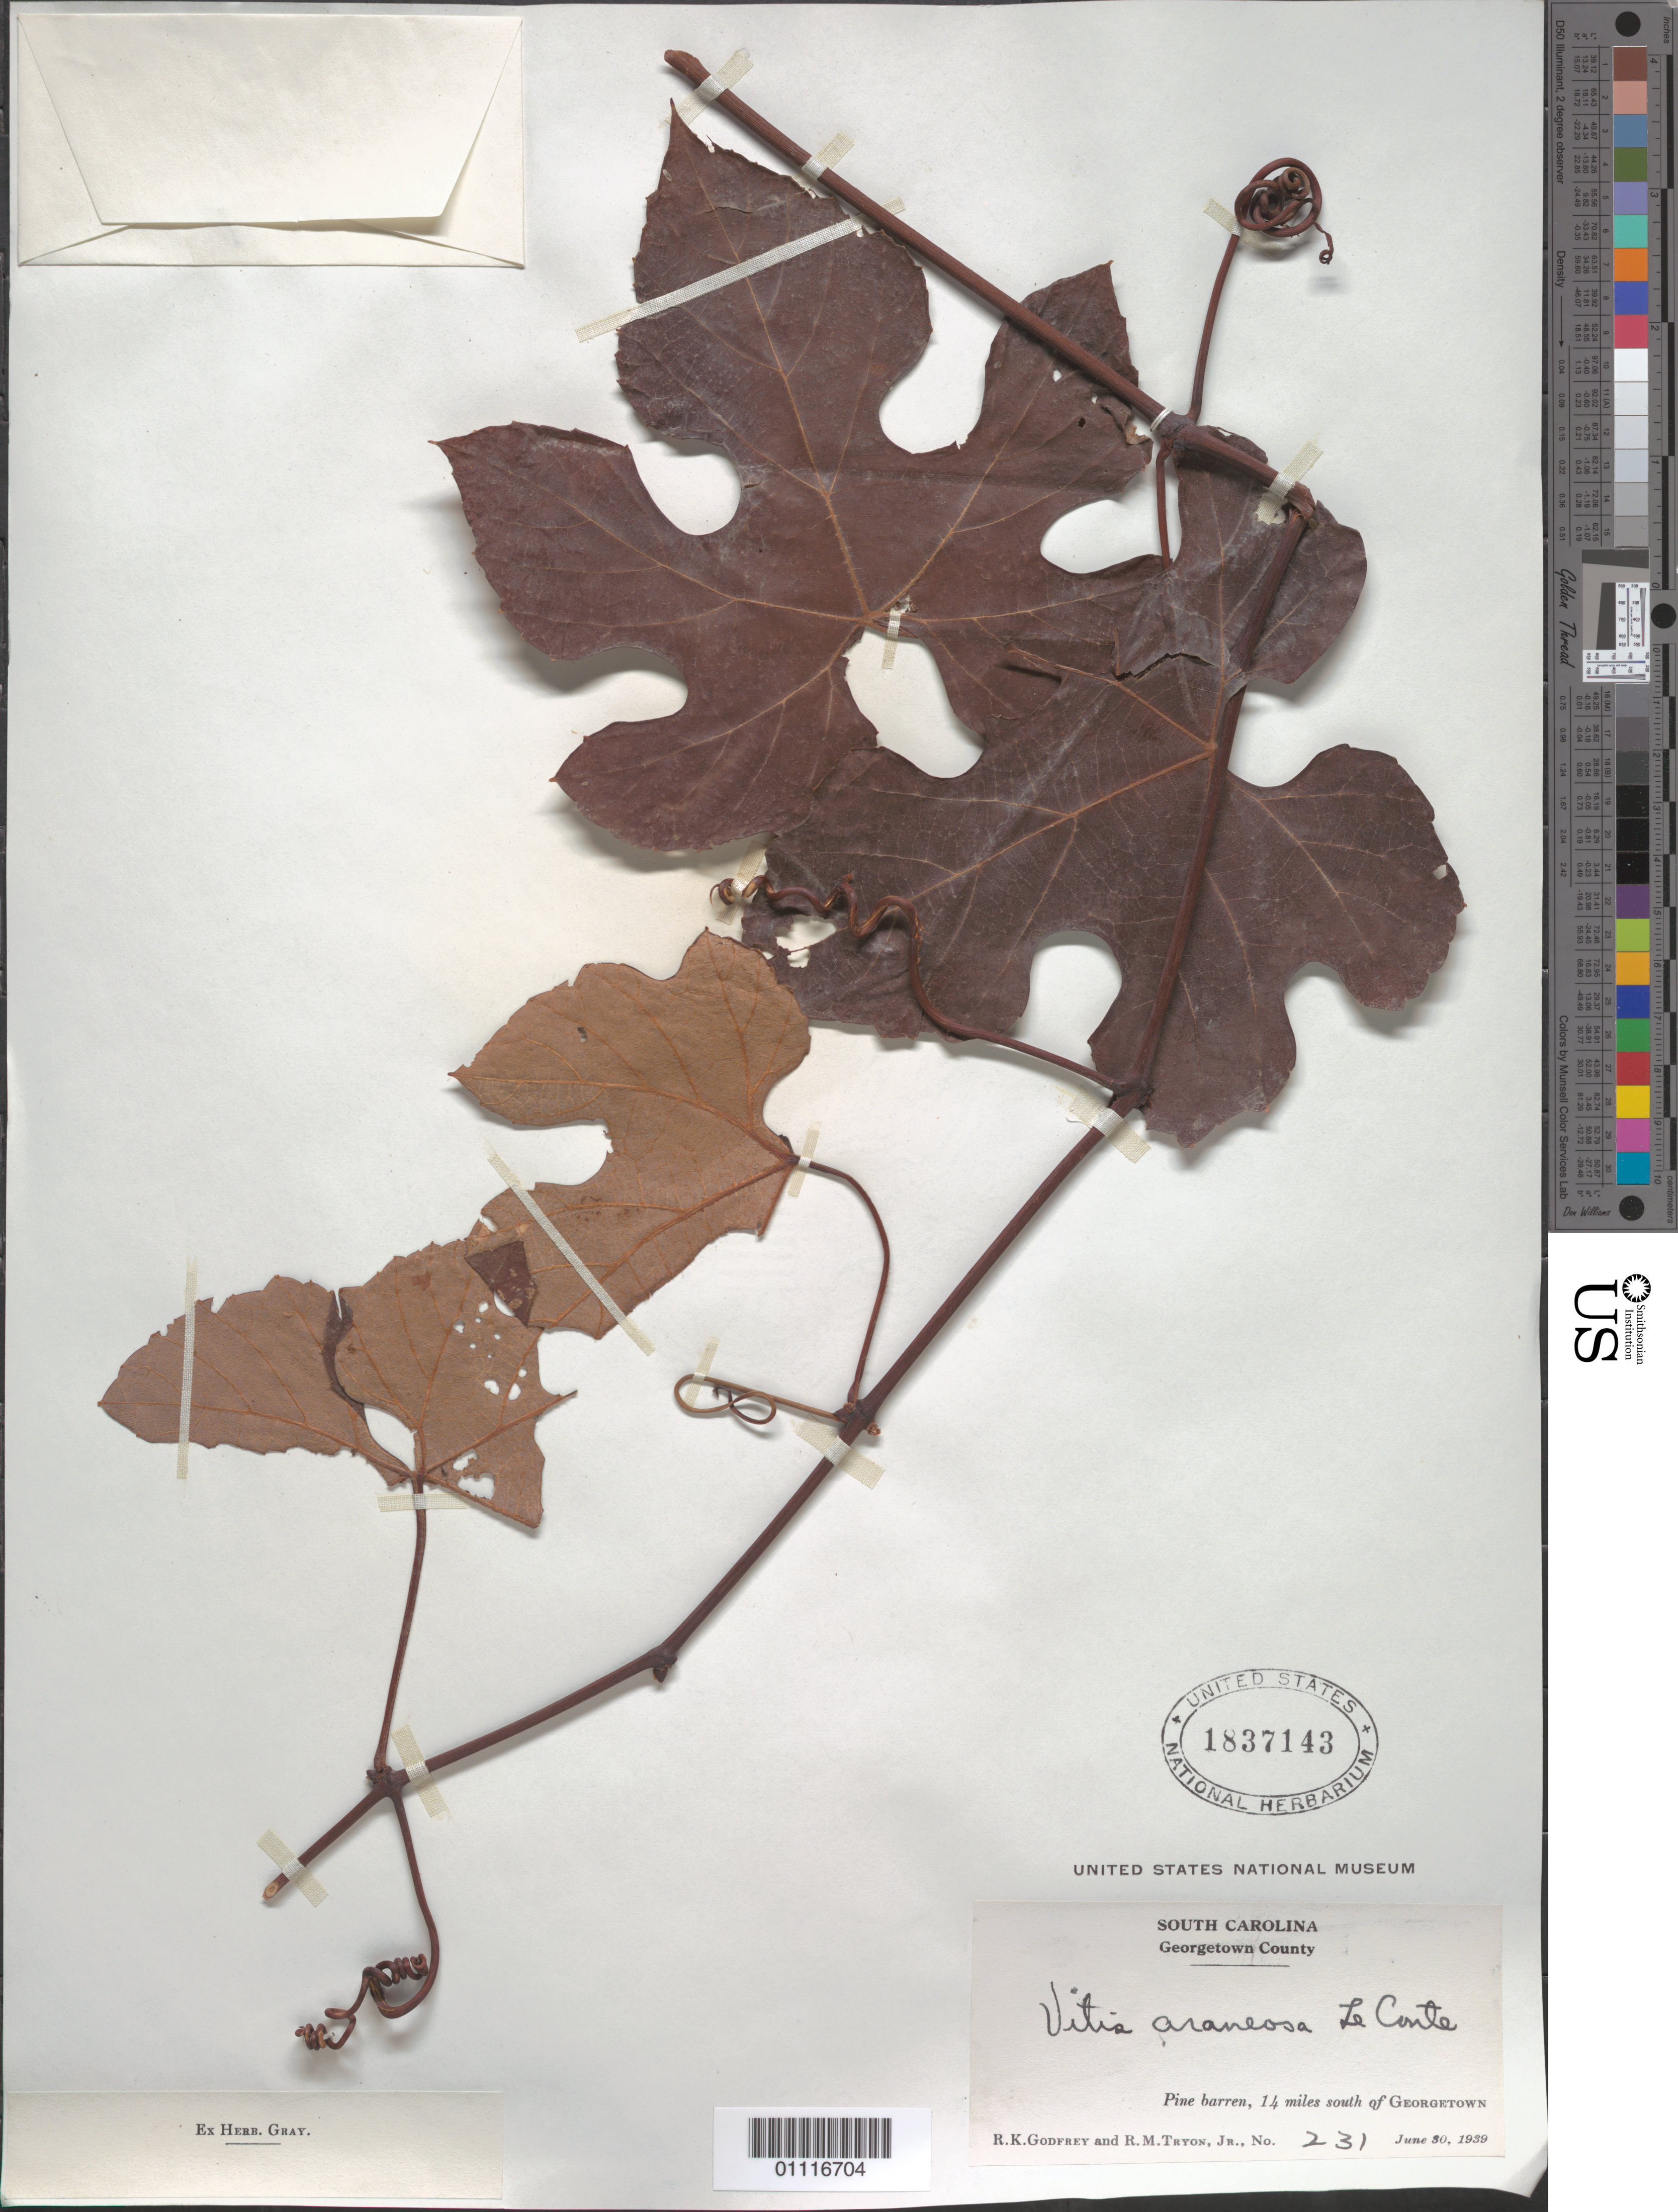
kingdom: Plantae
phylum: Tracheophyta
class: Magnoliopsida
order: Vitales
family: Vitaceae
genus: Vitis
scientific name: Vitis araneosa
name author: J. Le Conte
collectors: R. K. Godfrey & R. M. Tryon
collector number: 231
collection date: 1939-06-30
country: United States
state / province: South Carolina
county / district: Georgetown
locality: Pine barren, 14 miles south of Georgetown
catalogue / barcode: US 1837143